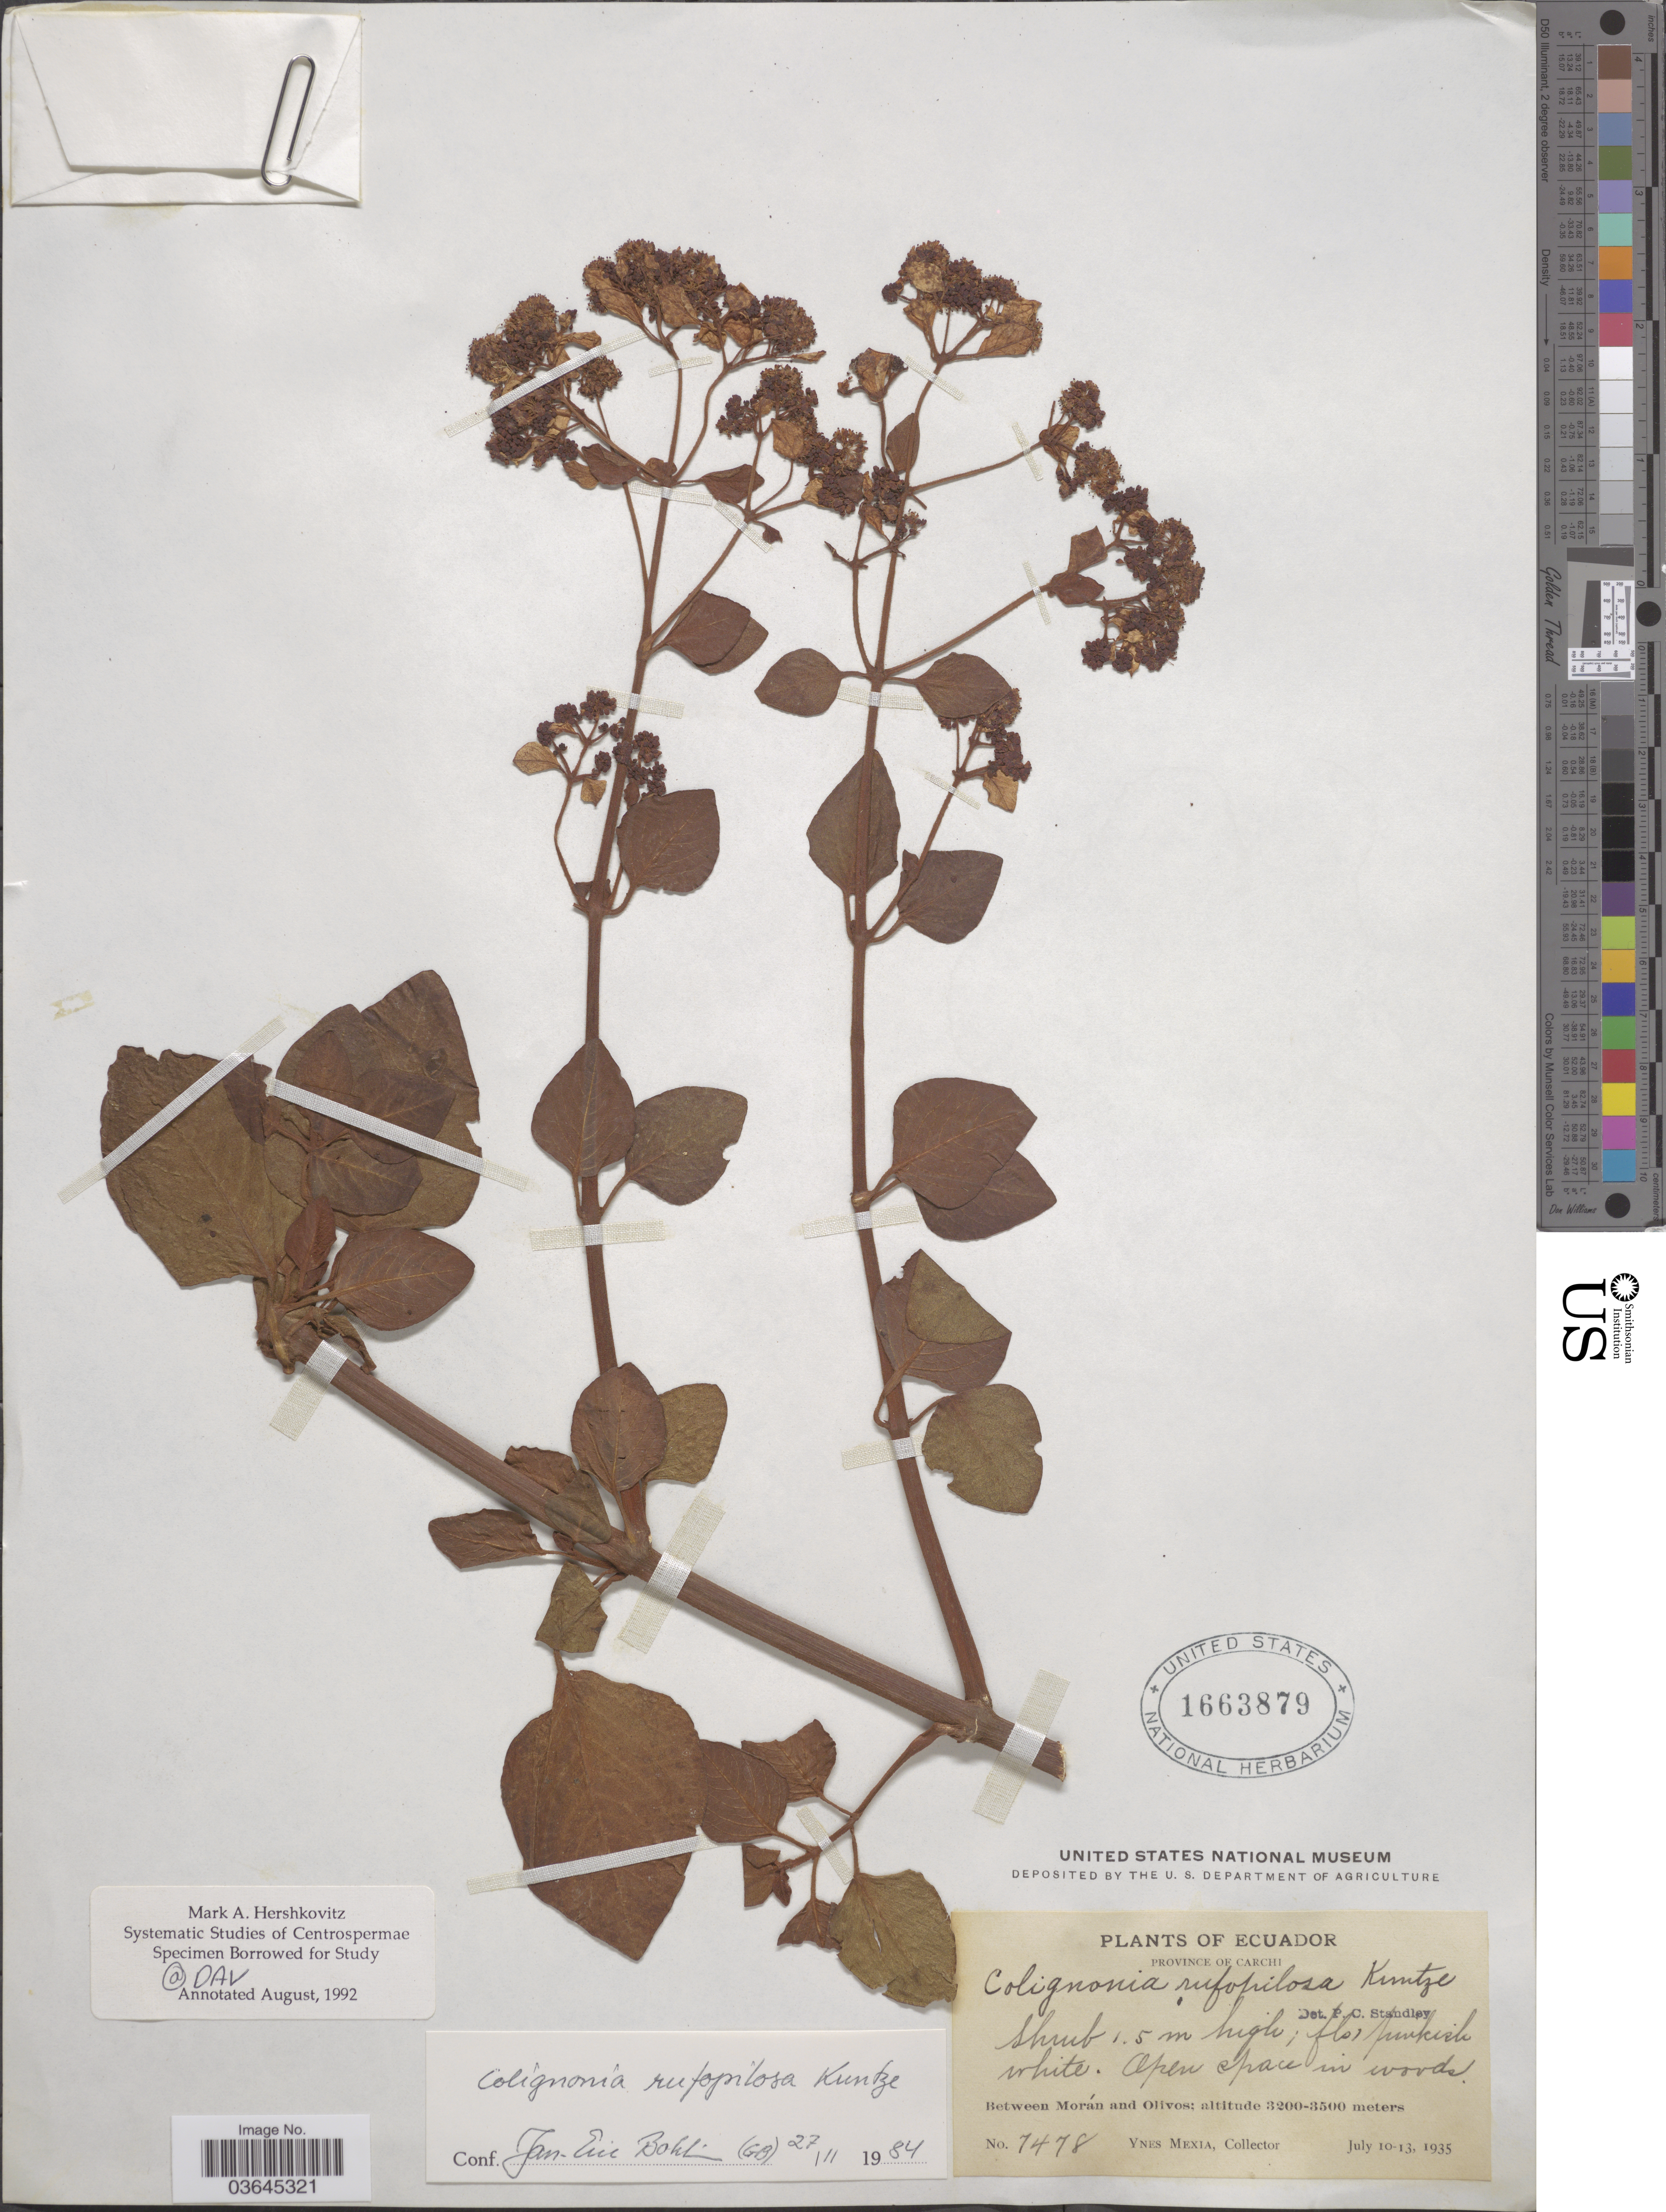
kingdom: Plantae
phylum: Tracheophyta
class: Magnoliopsida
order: Caryophyllales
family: Nyctaginaceae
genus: Colignonia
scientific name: Colignonia rufopilosa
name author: Kuntze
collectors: Y. Mexia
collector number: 7478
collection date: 1935-07-10/1935-07-13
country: Ecuador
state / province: Carchi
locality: Between Morán and Olivos.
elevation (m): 3200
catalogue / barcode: US 1663879